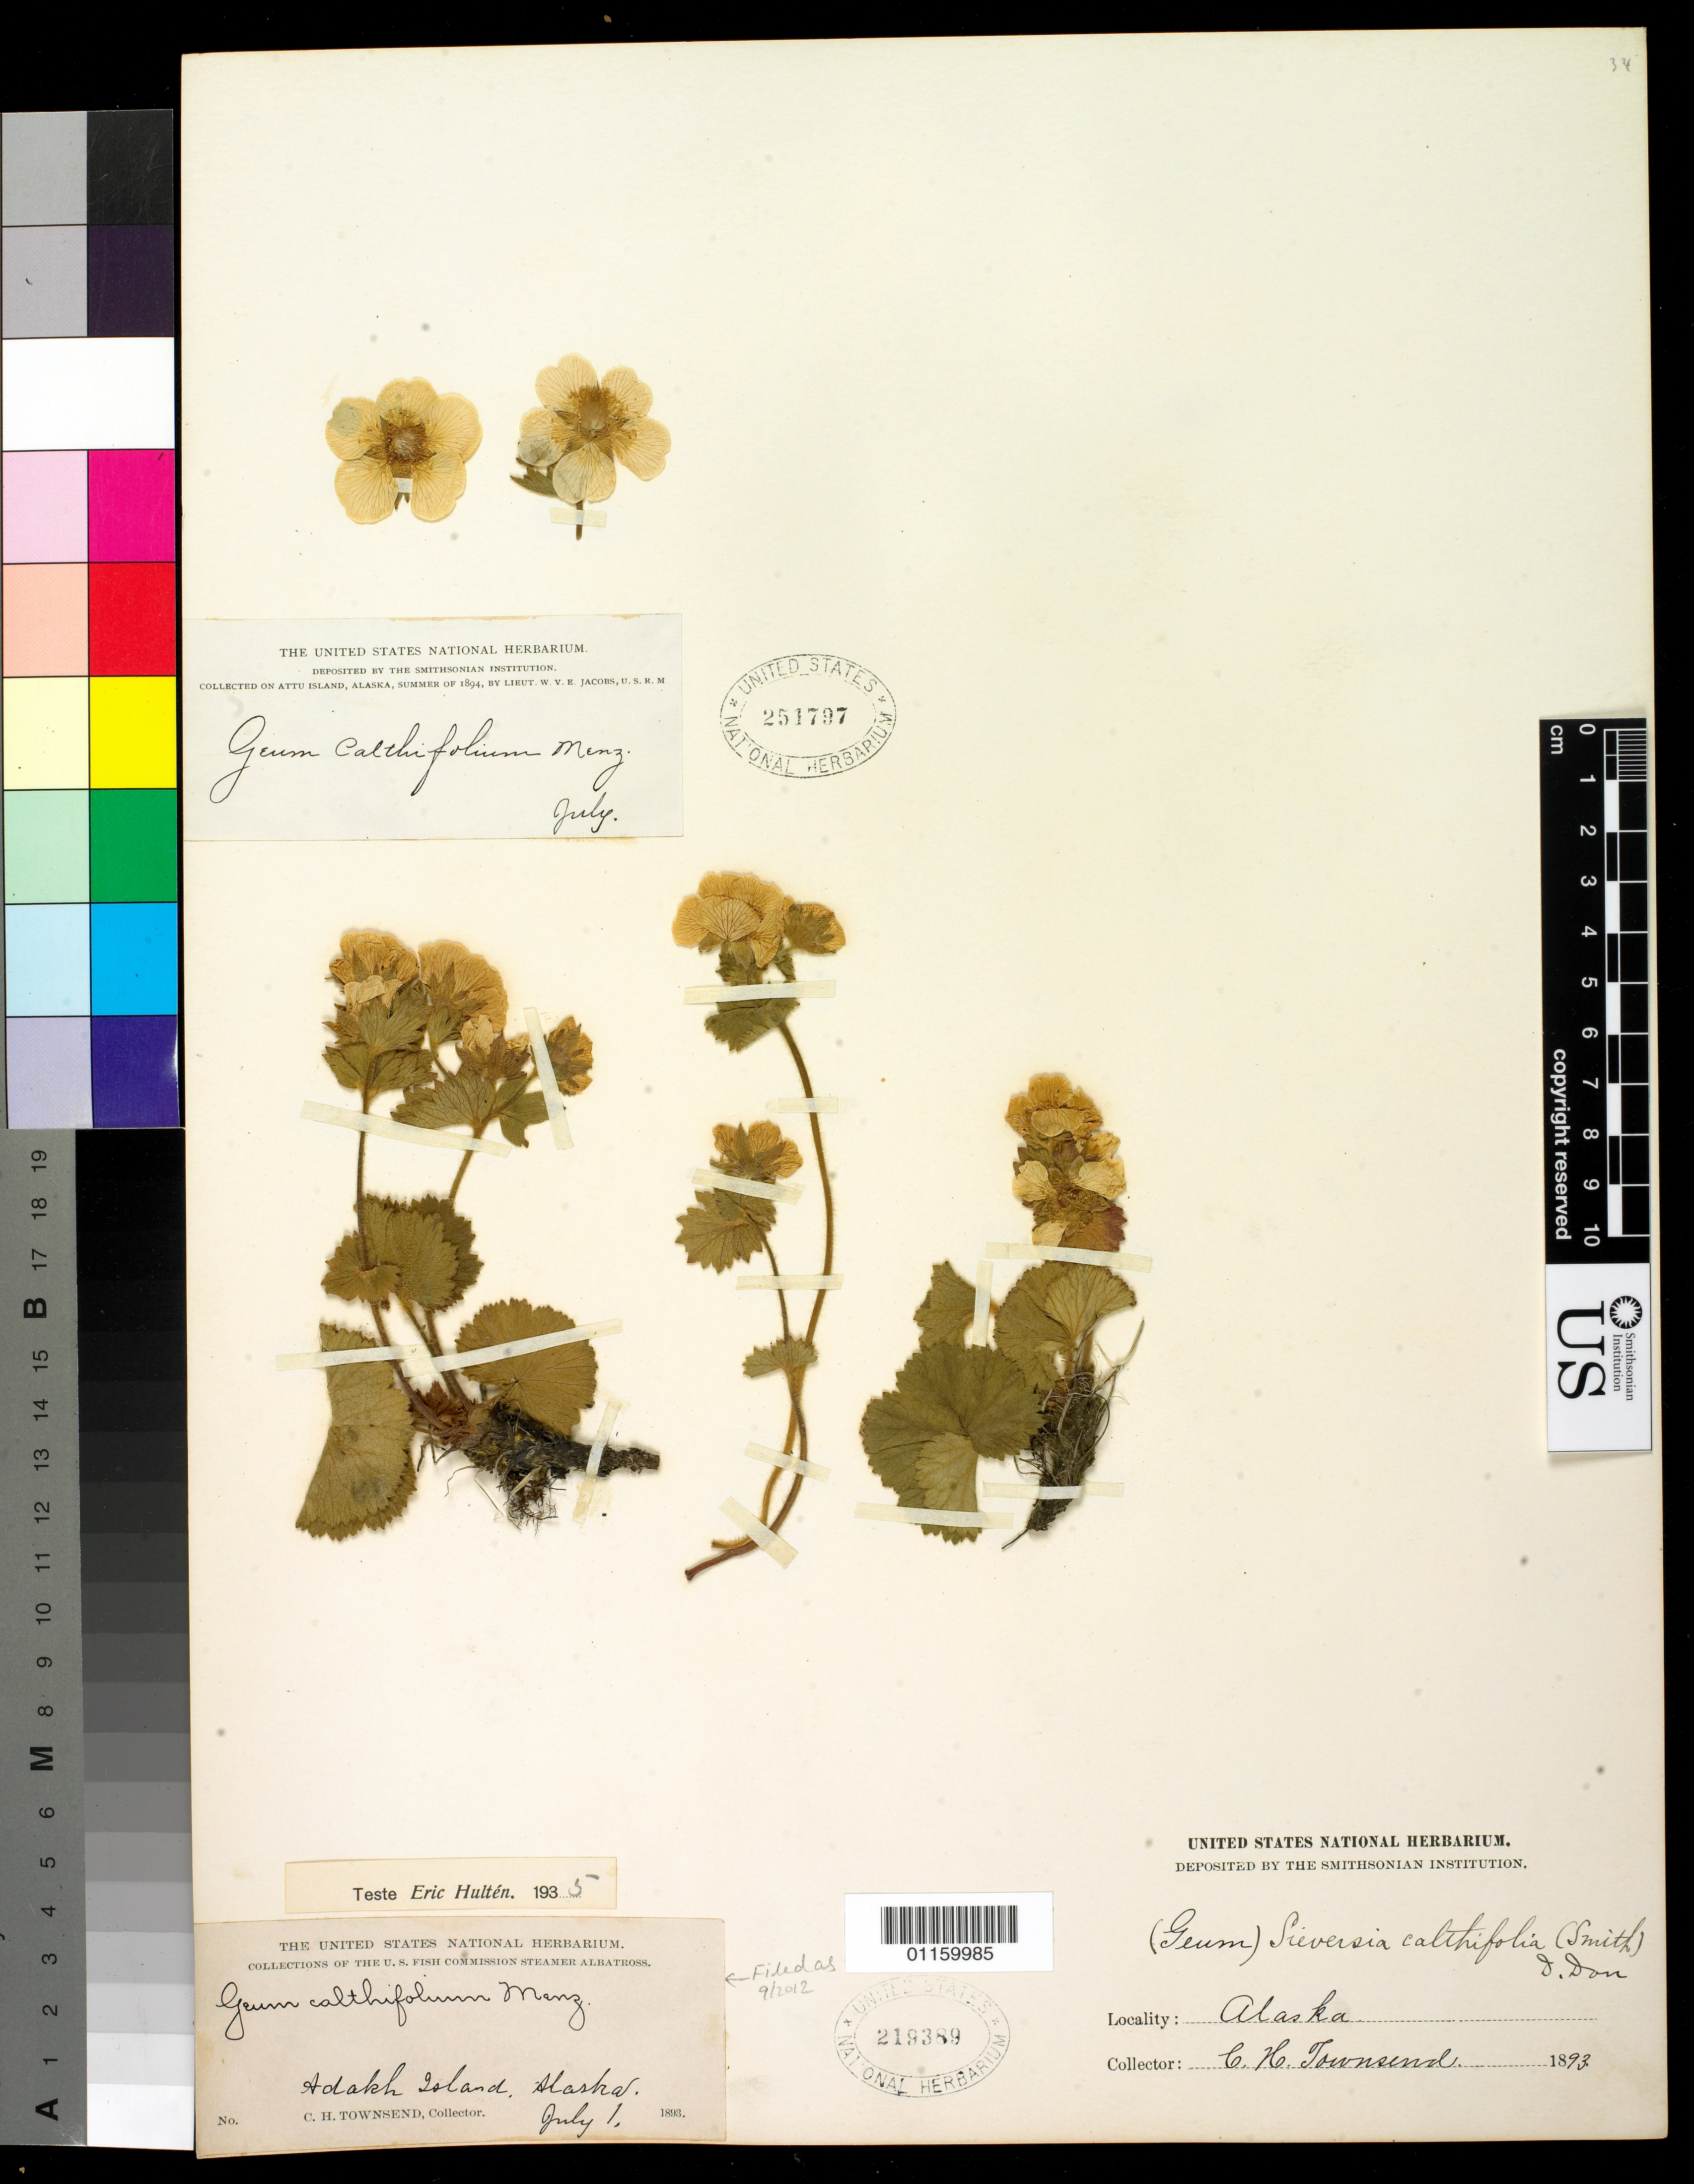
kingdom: Plantae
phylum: Tracheophyta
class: Magnoliopsida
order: Rosales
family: Rosaceae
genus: Geum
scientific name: Geum calthifolium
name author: Menzies ex Sm.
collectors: C. H. Townsend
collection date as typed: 01 Jul 1893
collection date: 1893-07-01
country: United States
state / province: Alaska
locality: Adakh Island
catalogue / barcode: US 219389